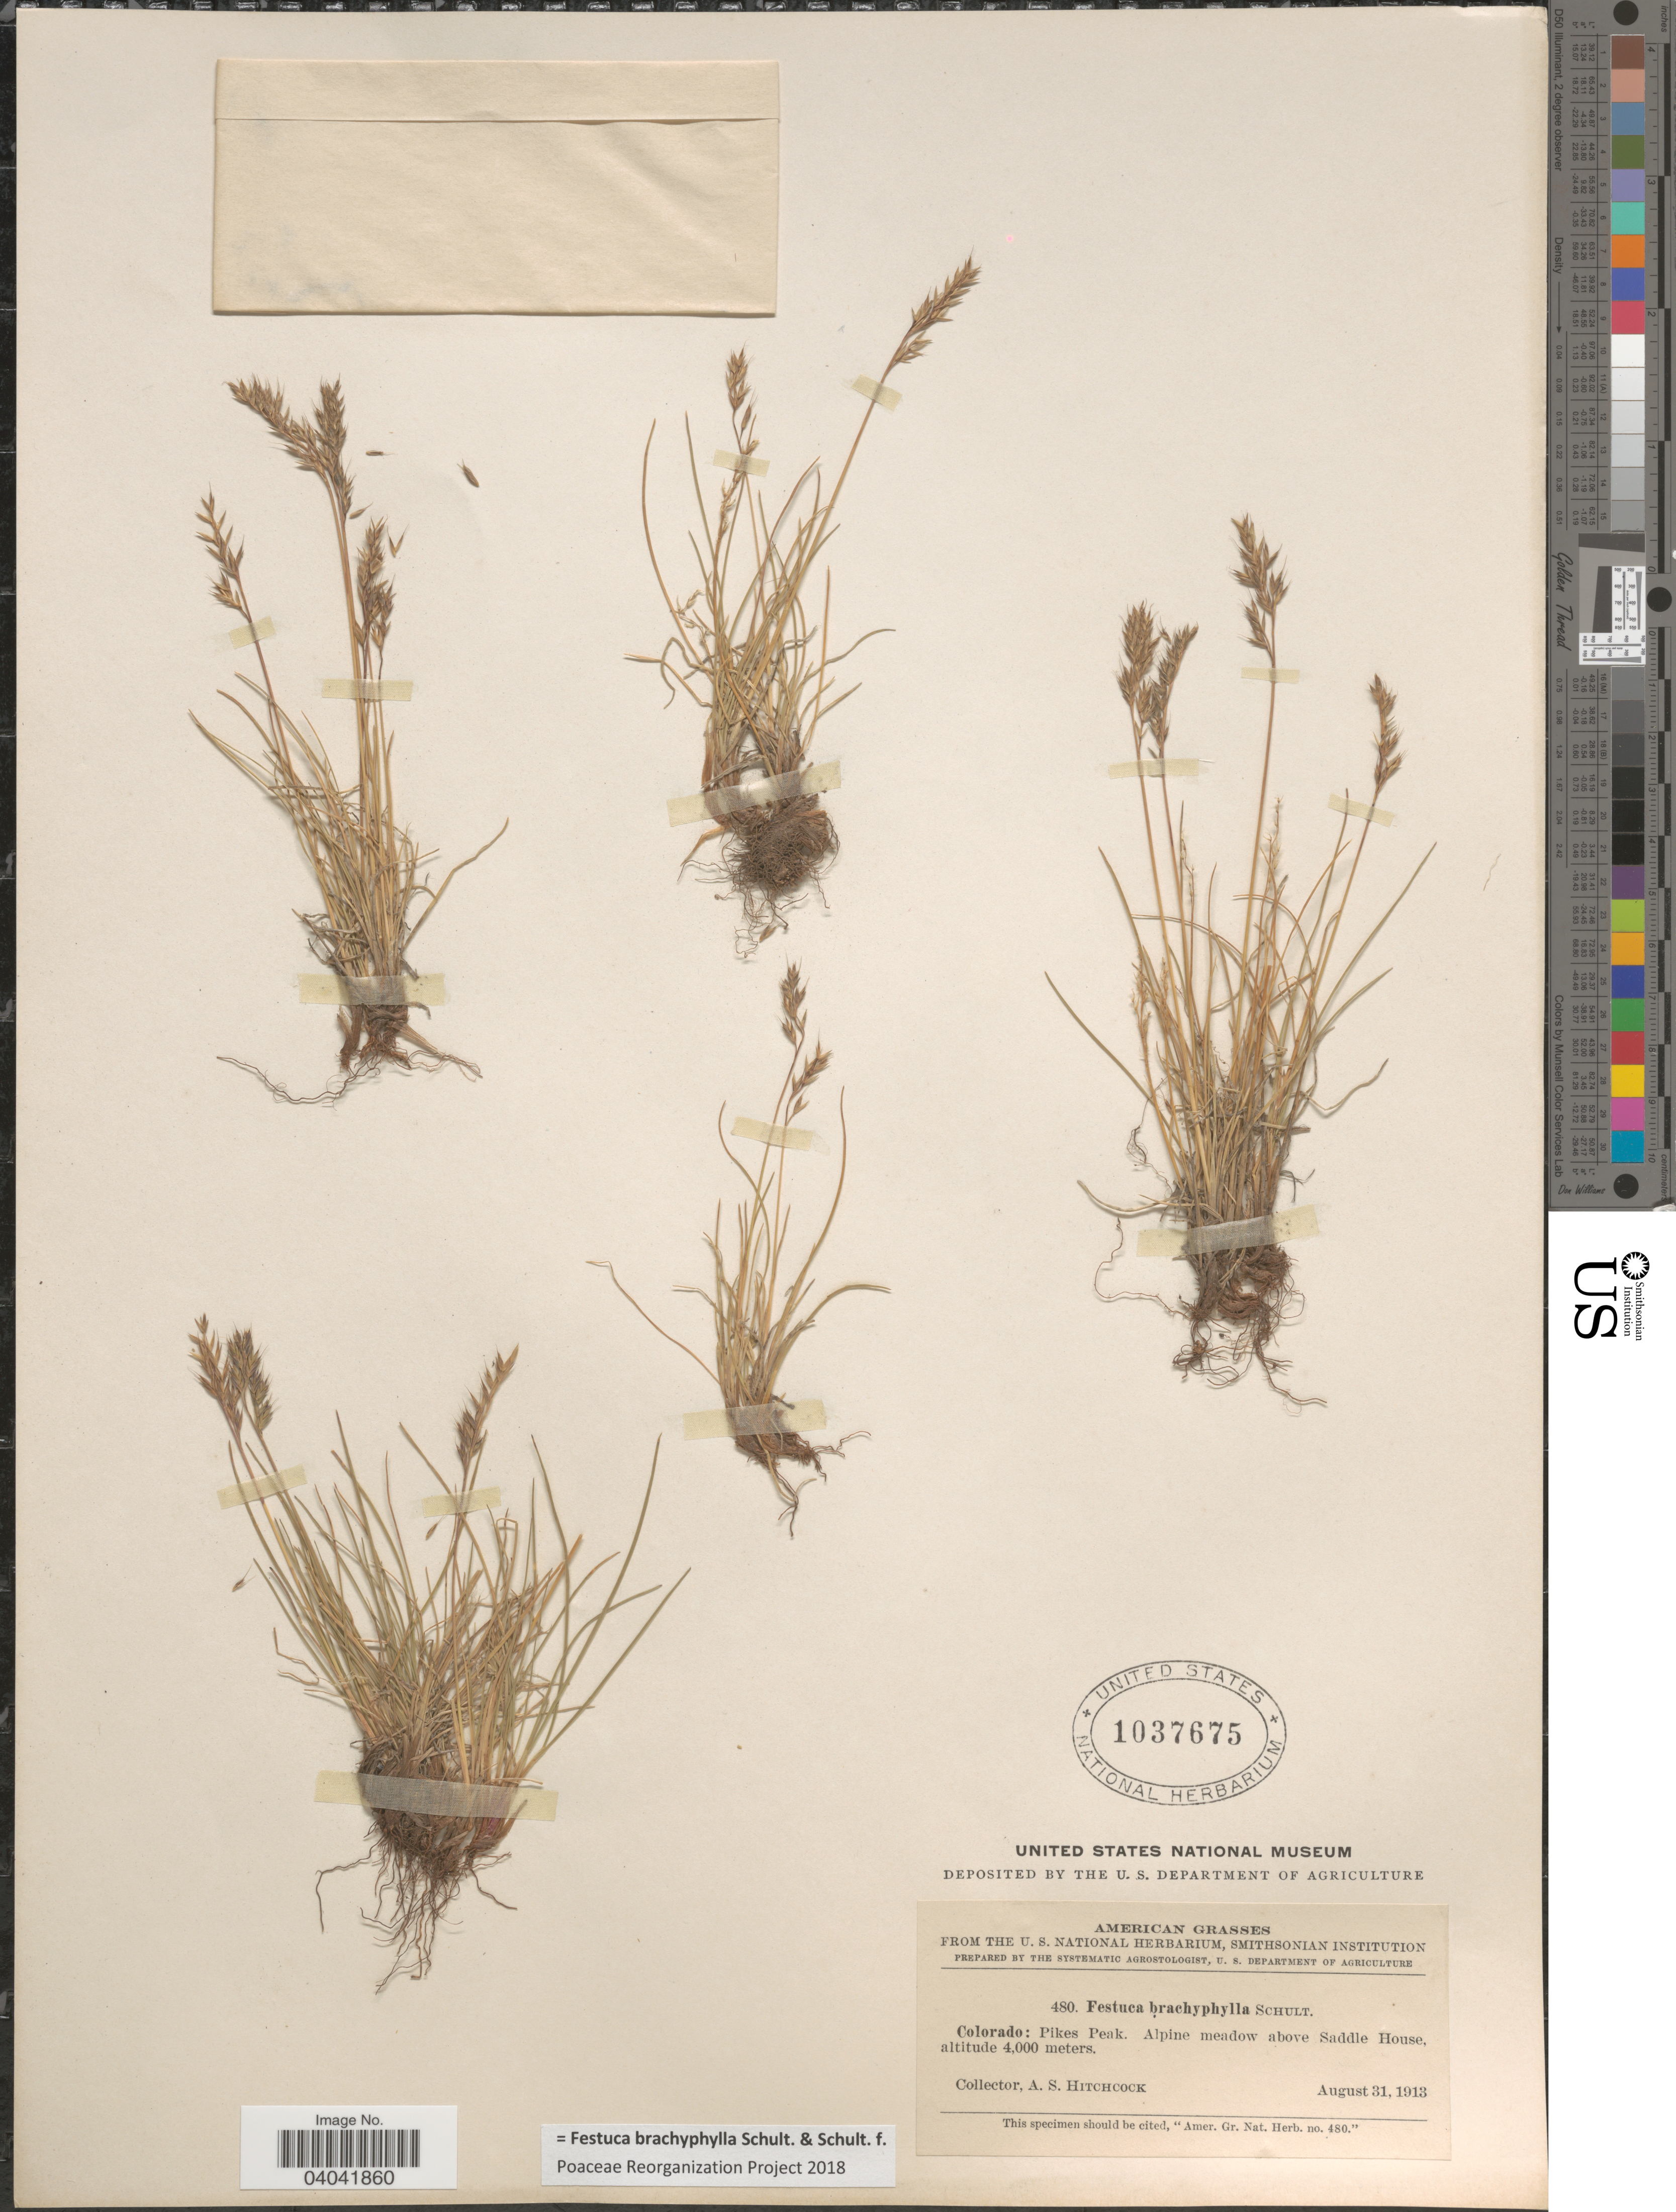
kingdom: Plantae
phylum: Tracheophyta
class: Liliopsida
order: Poales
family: Poaceae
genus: Festuca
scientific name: Festuca brachyphylla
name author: Schult. & Schult. f.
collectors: A. S. Hitchcock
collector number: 480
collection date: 1913-08-31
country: United States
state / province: Colorado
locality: Pikes Peak. Alpine meadow above Saddle House.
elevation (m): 4000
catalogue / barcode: US 1037675